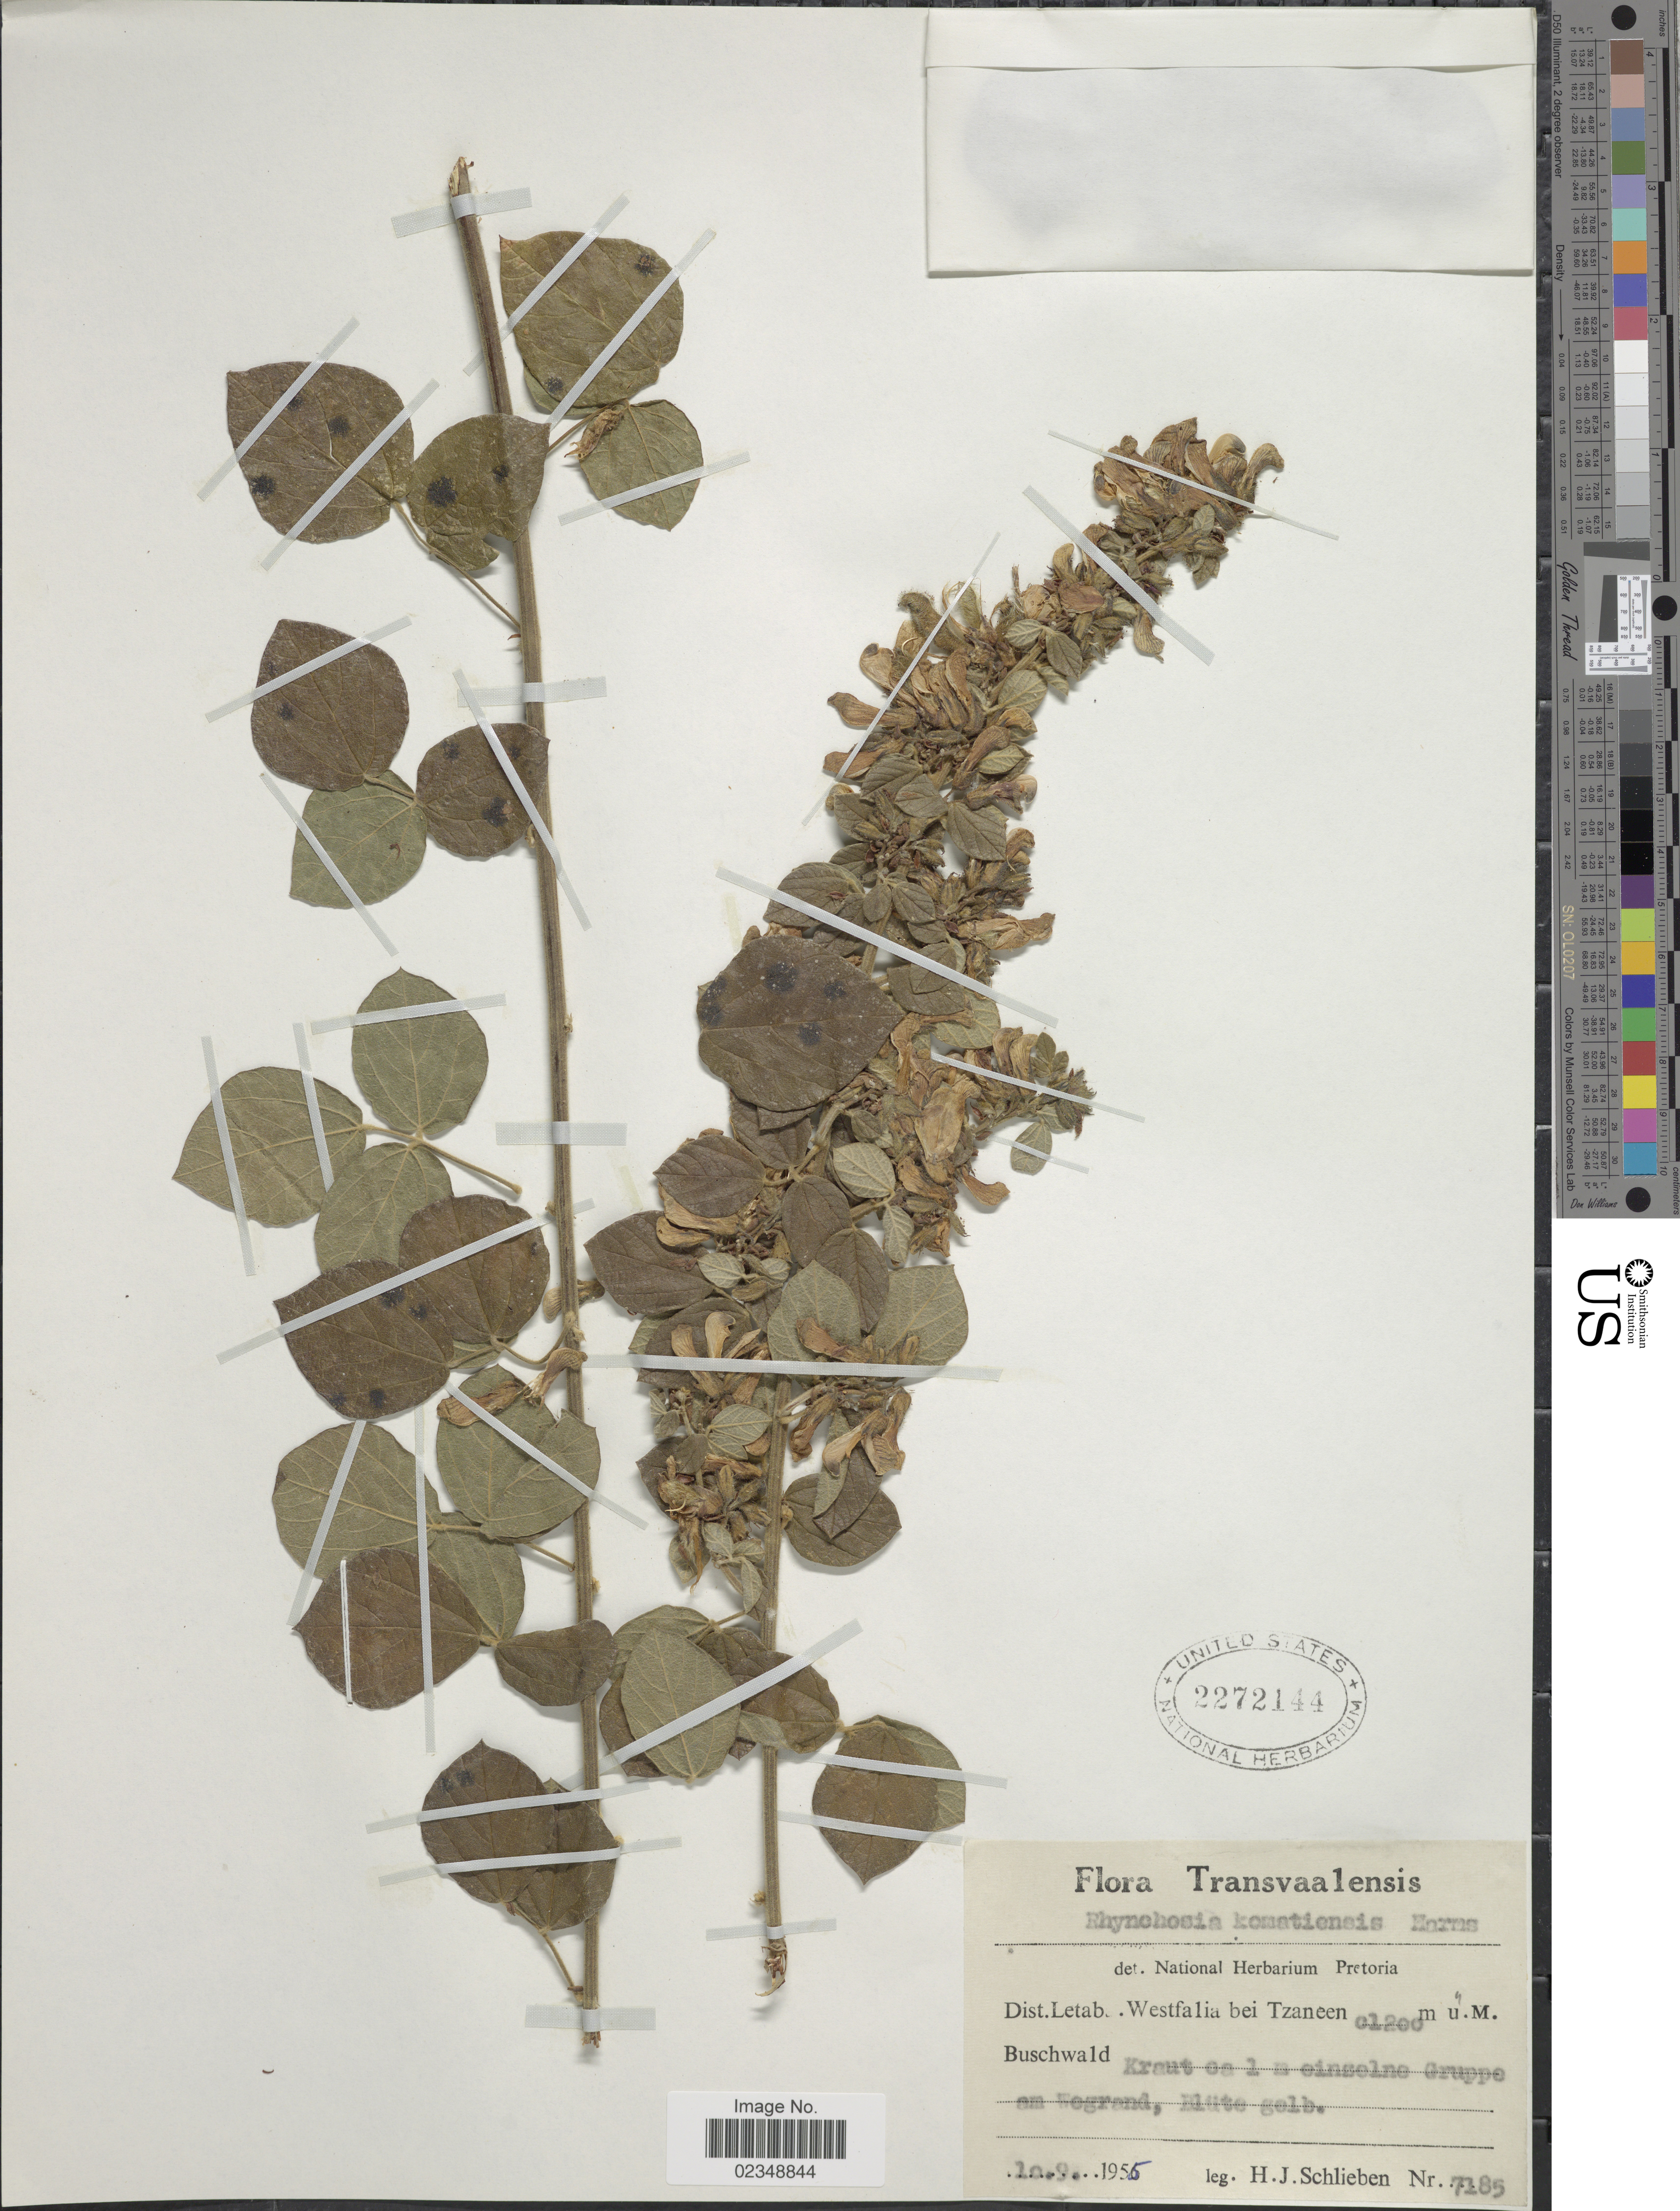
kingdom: Plantae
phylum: Tracheophyta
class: Magnoliopsida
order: Fabales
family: Fabaceae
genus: Rhynchosia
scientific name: Rhynchosia komatiensis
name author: Harms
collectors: H. J. Schlieben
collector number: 7185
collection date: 1955-09-10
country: South Africa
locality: Transvaalensis. Dist. Letab. Westfalia bei Tzaneen. Buschwald Kraut ca 1 m enselne Gruppo am Wegrand, Blüte gelb.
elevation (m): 1200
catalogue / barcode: US 2272144